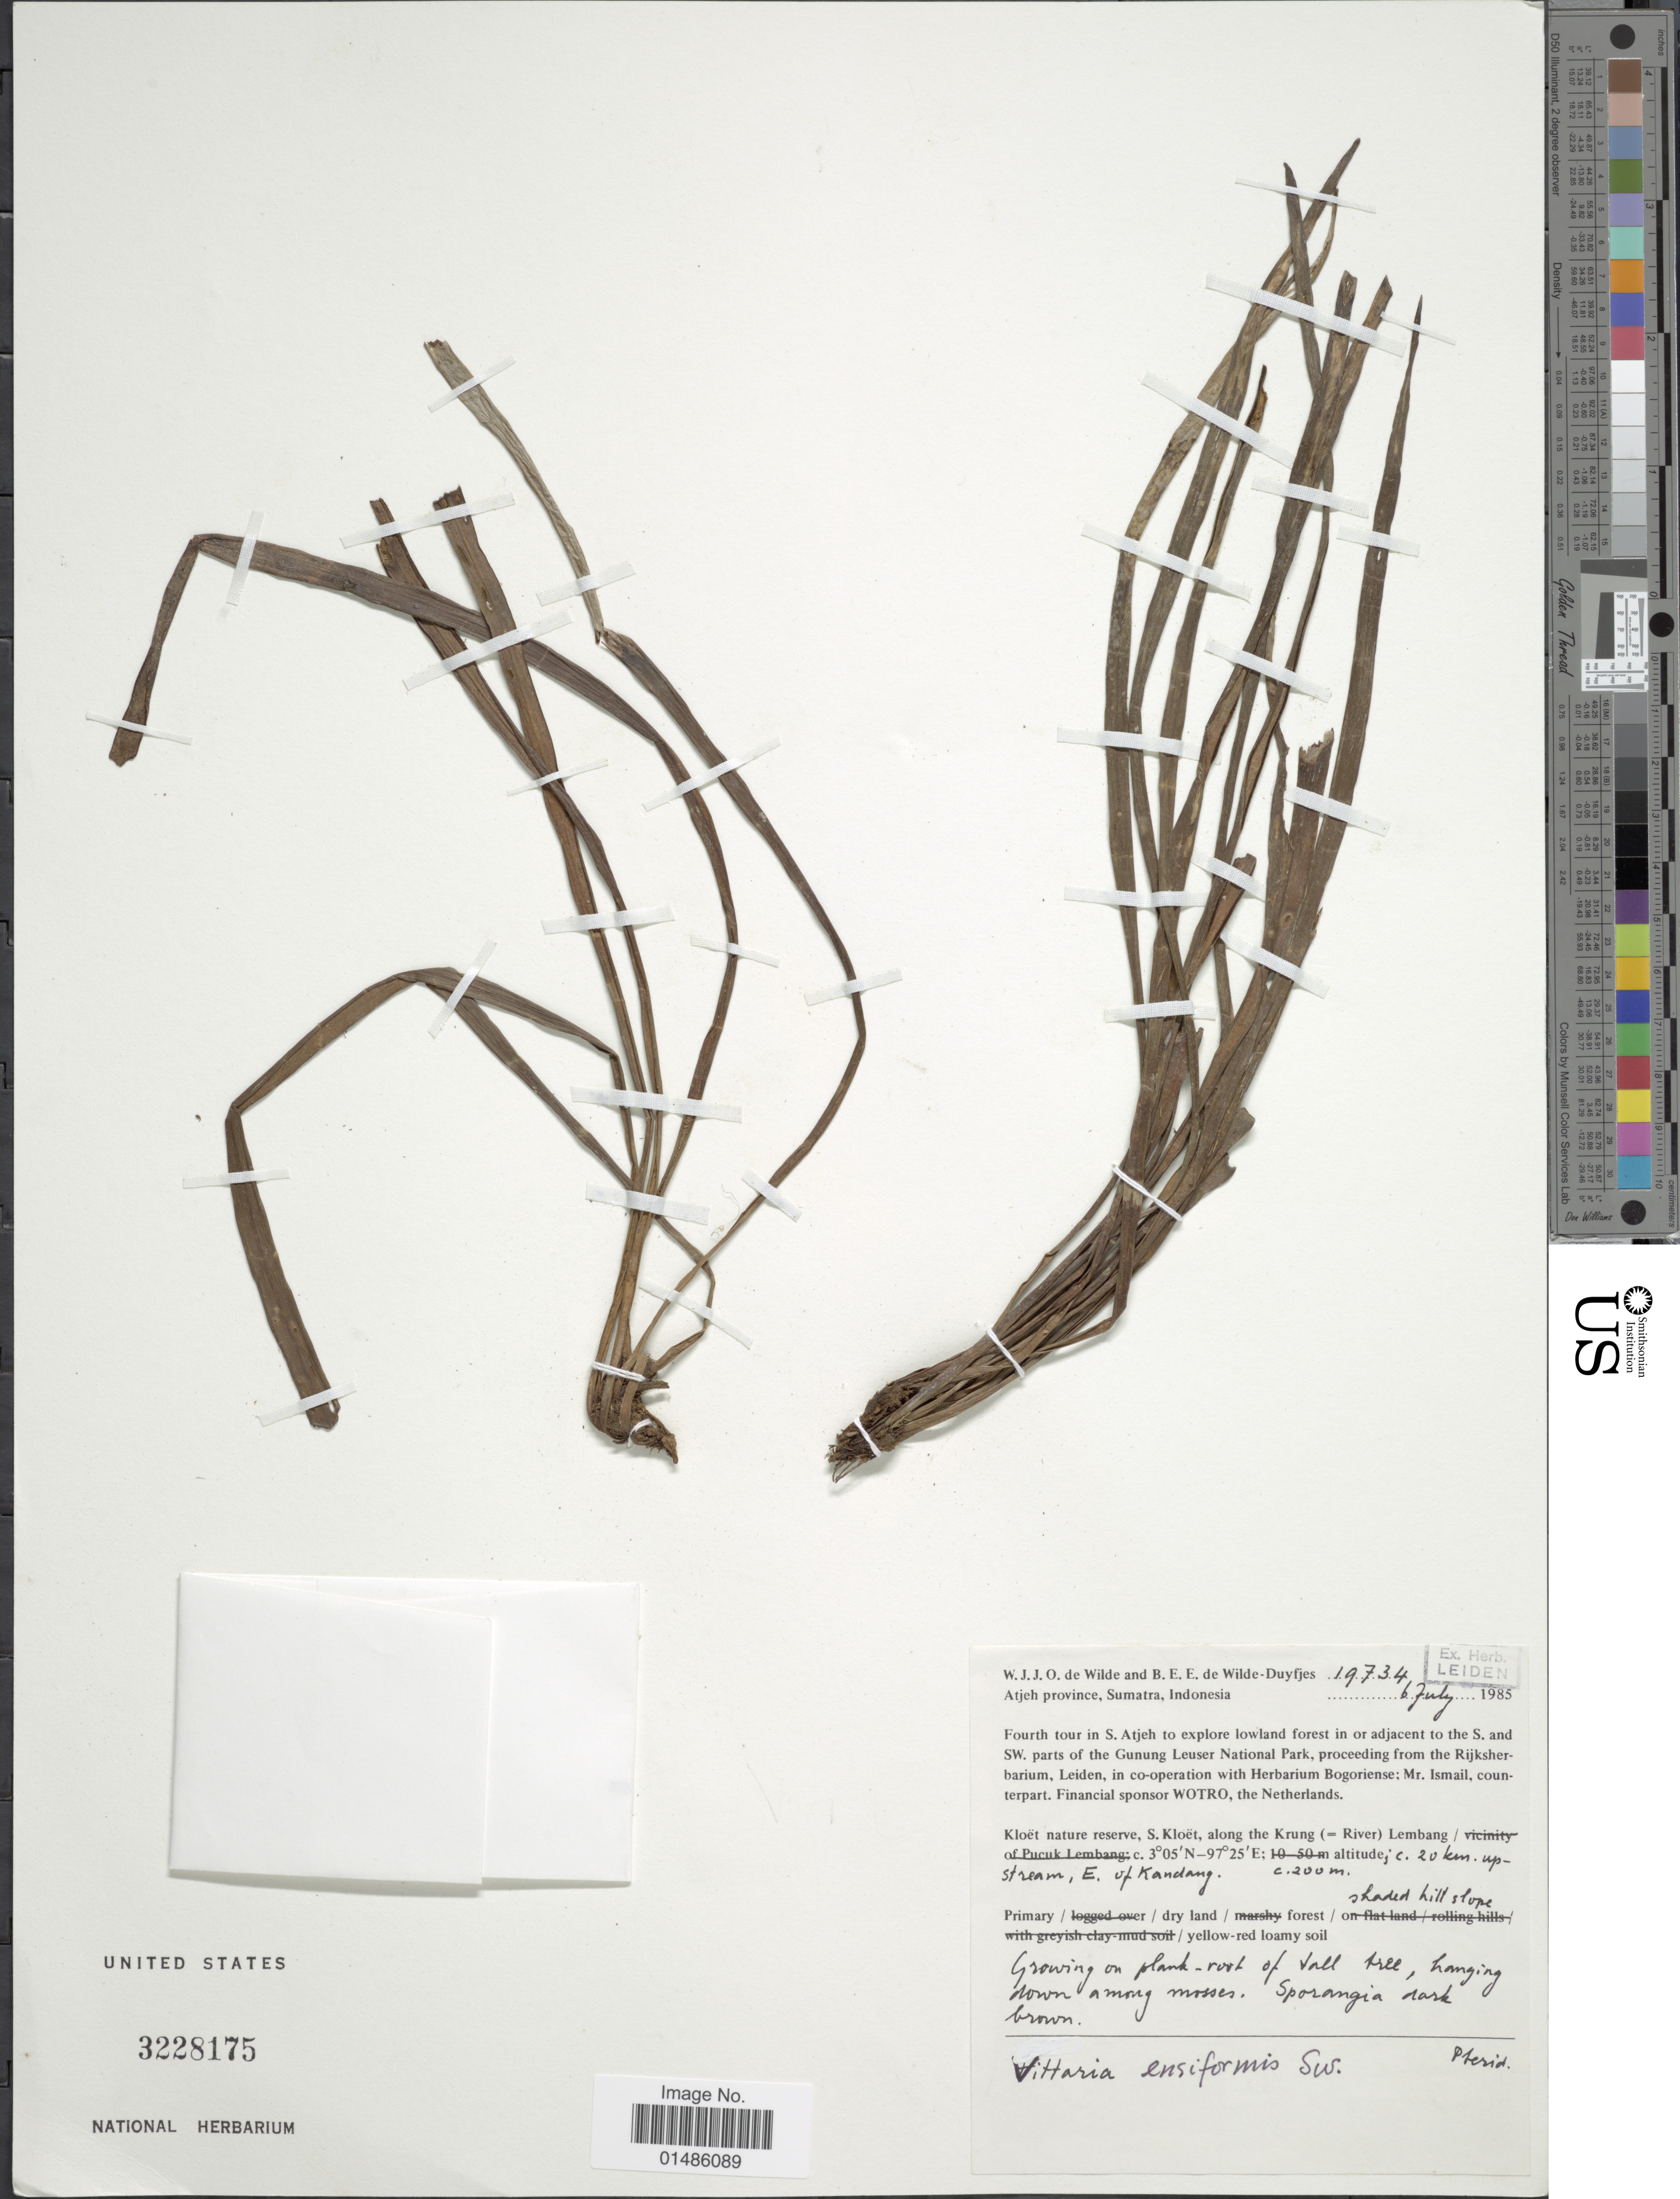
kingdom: Plantae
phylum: Tracheophyta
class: Polypodiopsida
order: Polypodiales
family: Pteridaceae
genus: Haplopteris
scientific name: Haplopteris ensiformis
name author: (Sw.) E.H. Crane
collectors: W. J. de Wilde & B. E. de Wilde-Duyfjes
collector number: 19734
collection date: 1985-07-06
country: Indonesia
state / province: Sumatra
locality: Atjeh province. Kloët nature reserve, S. Kloët, along the Krung (= River) Lembang; c. 20 km. upstream, E. of kandang.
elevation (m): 200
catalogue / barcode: US 3228175